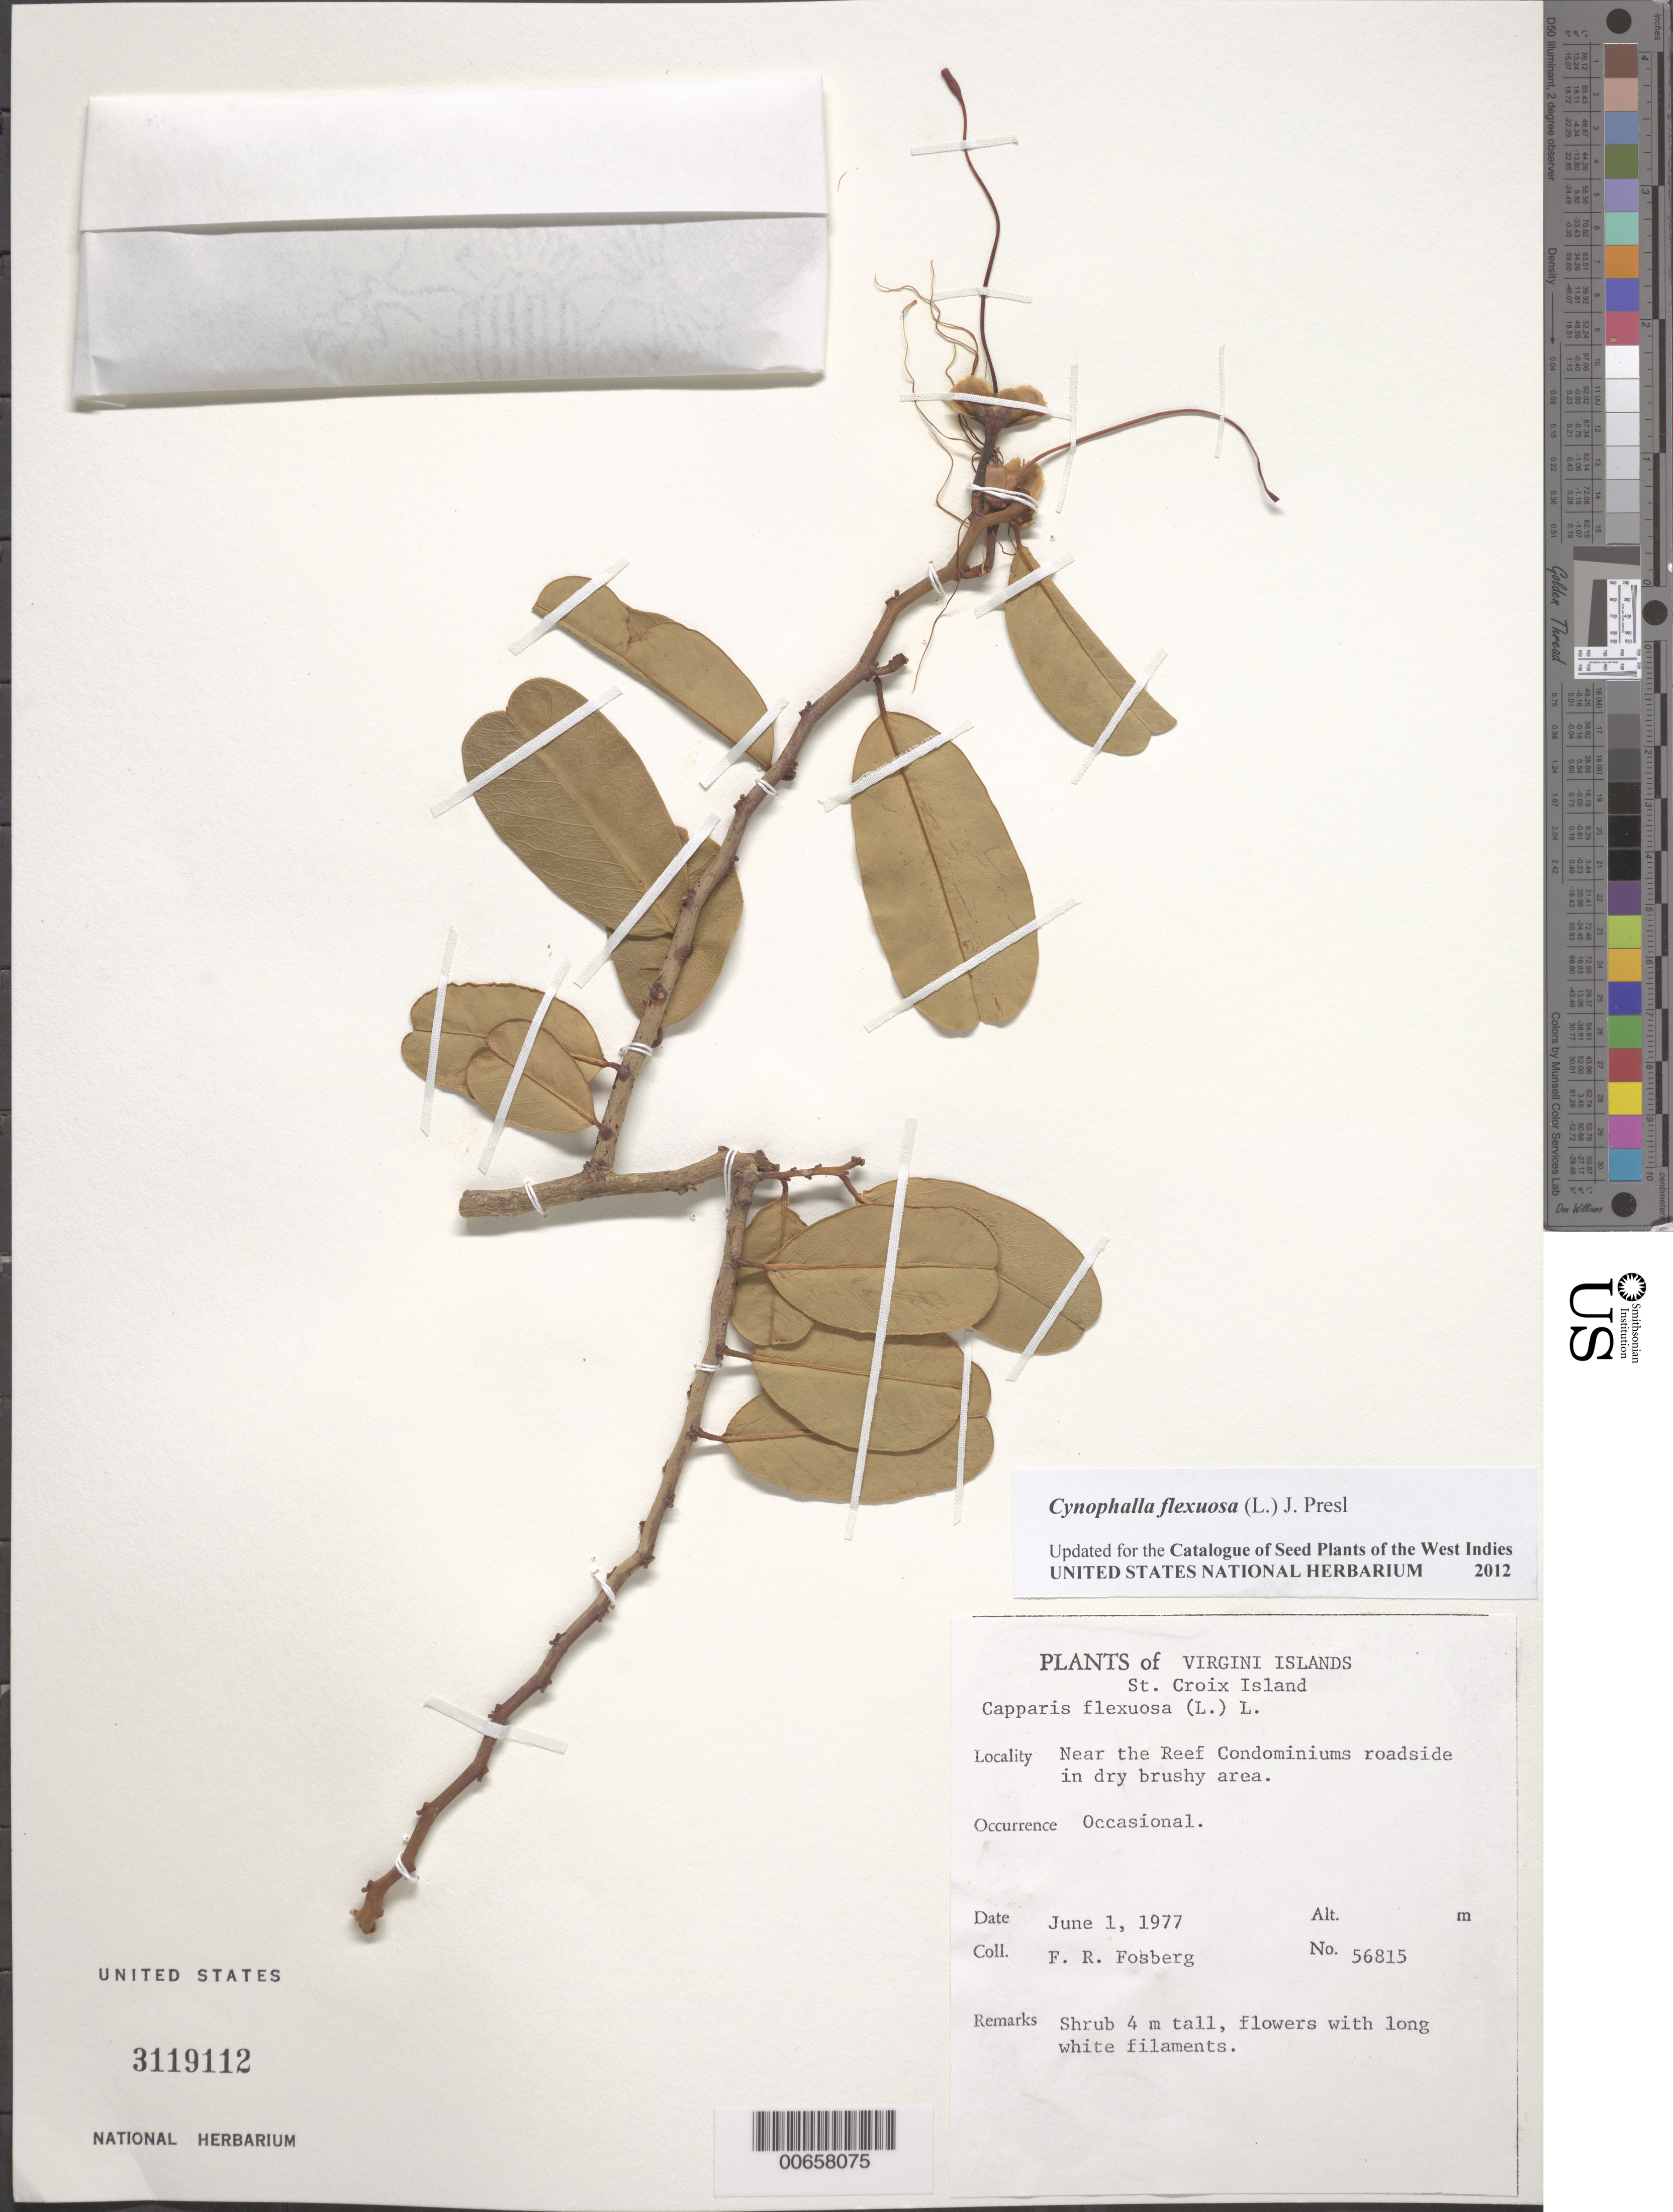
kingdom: Plantae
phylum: Tracheophyta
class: Magnoliopsida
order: Brassicales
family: Capparaceae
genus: Capparis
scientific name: Capparis flexuosa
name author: (L.) L.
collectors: F. R. Fosberg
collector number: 56815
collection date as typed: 01 Jun 1977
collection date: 1977-06-01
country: U.S. Virgin Islands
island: St. Croix Island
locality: The Reef Condominiums, near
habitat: Roadside in dry brushy area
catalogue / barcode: US 3119112